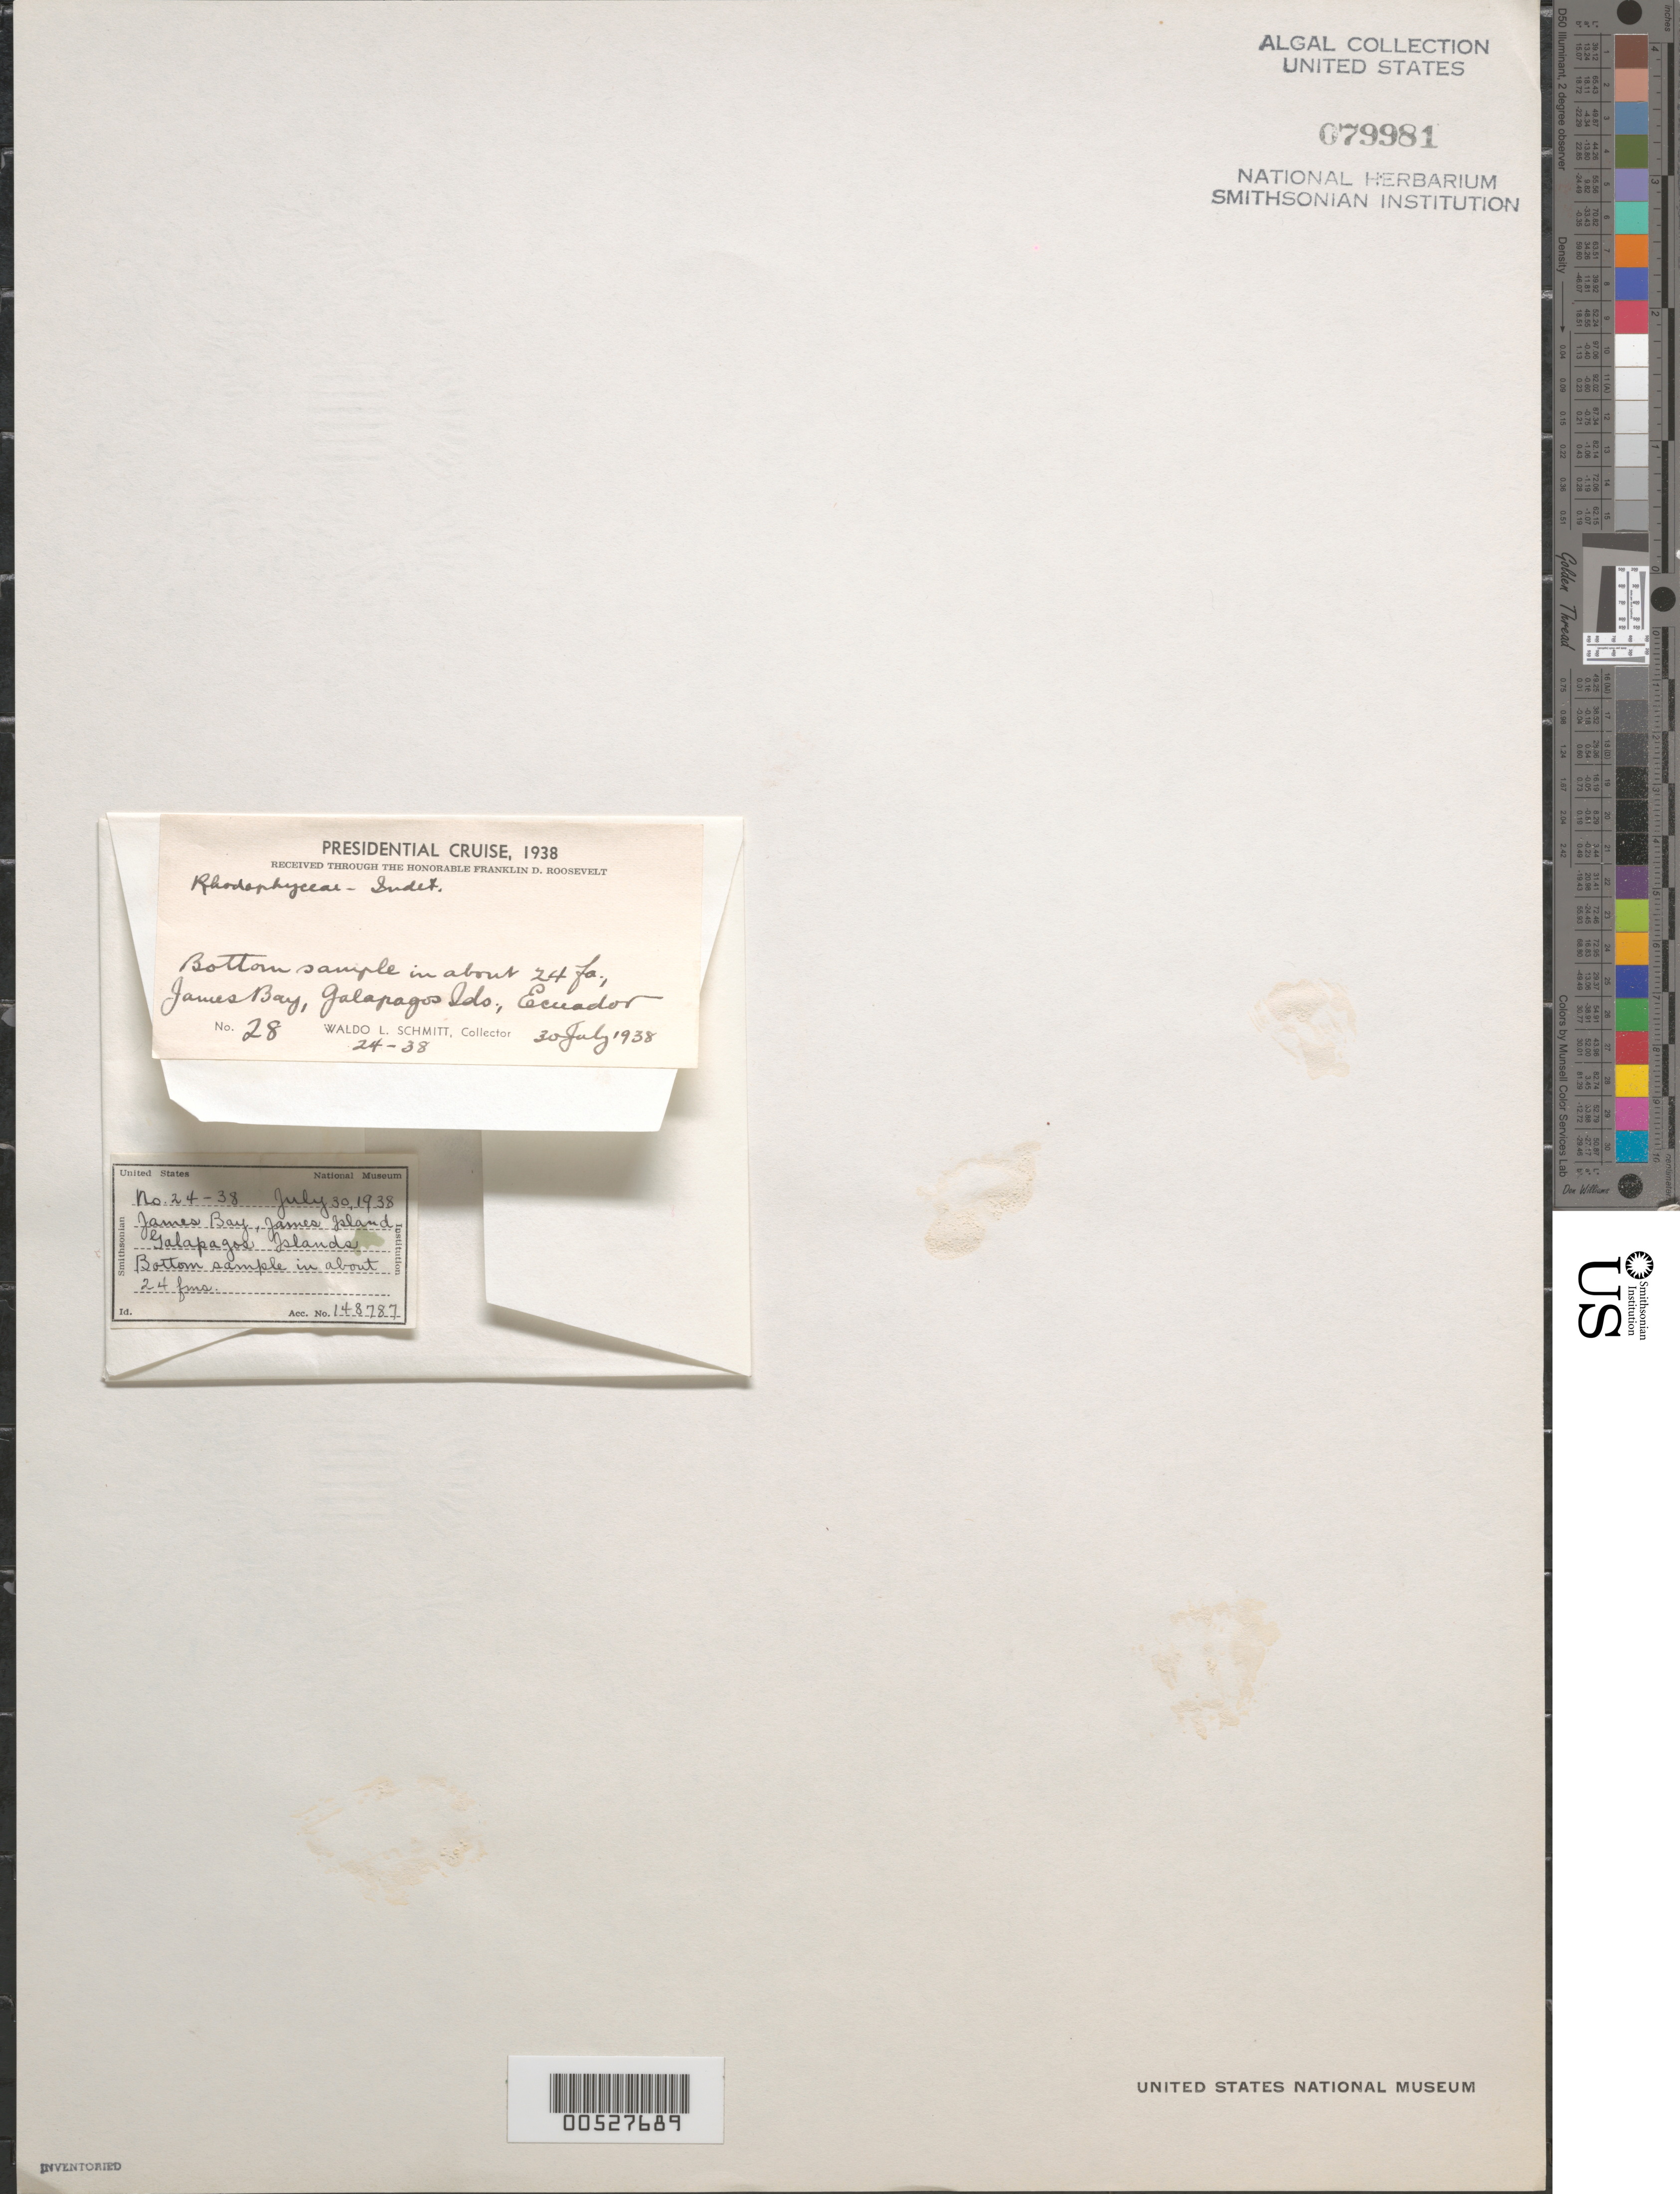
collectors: W. L. Schmitt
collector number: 28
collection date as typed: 30 Jul 1938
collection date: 1938-07-30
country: Ecuador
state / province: Colón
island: Santiago [James, San Salvador]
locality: James Bay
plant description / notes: Roosevelt Expedition, 1938 [Presidential Cruise, 1938]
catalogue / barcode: US 79981